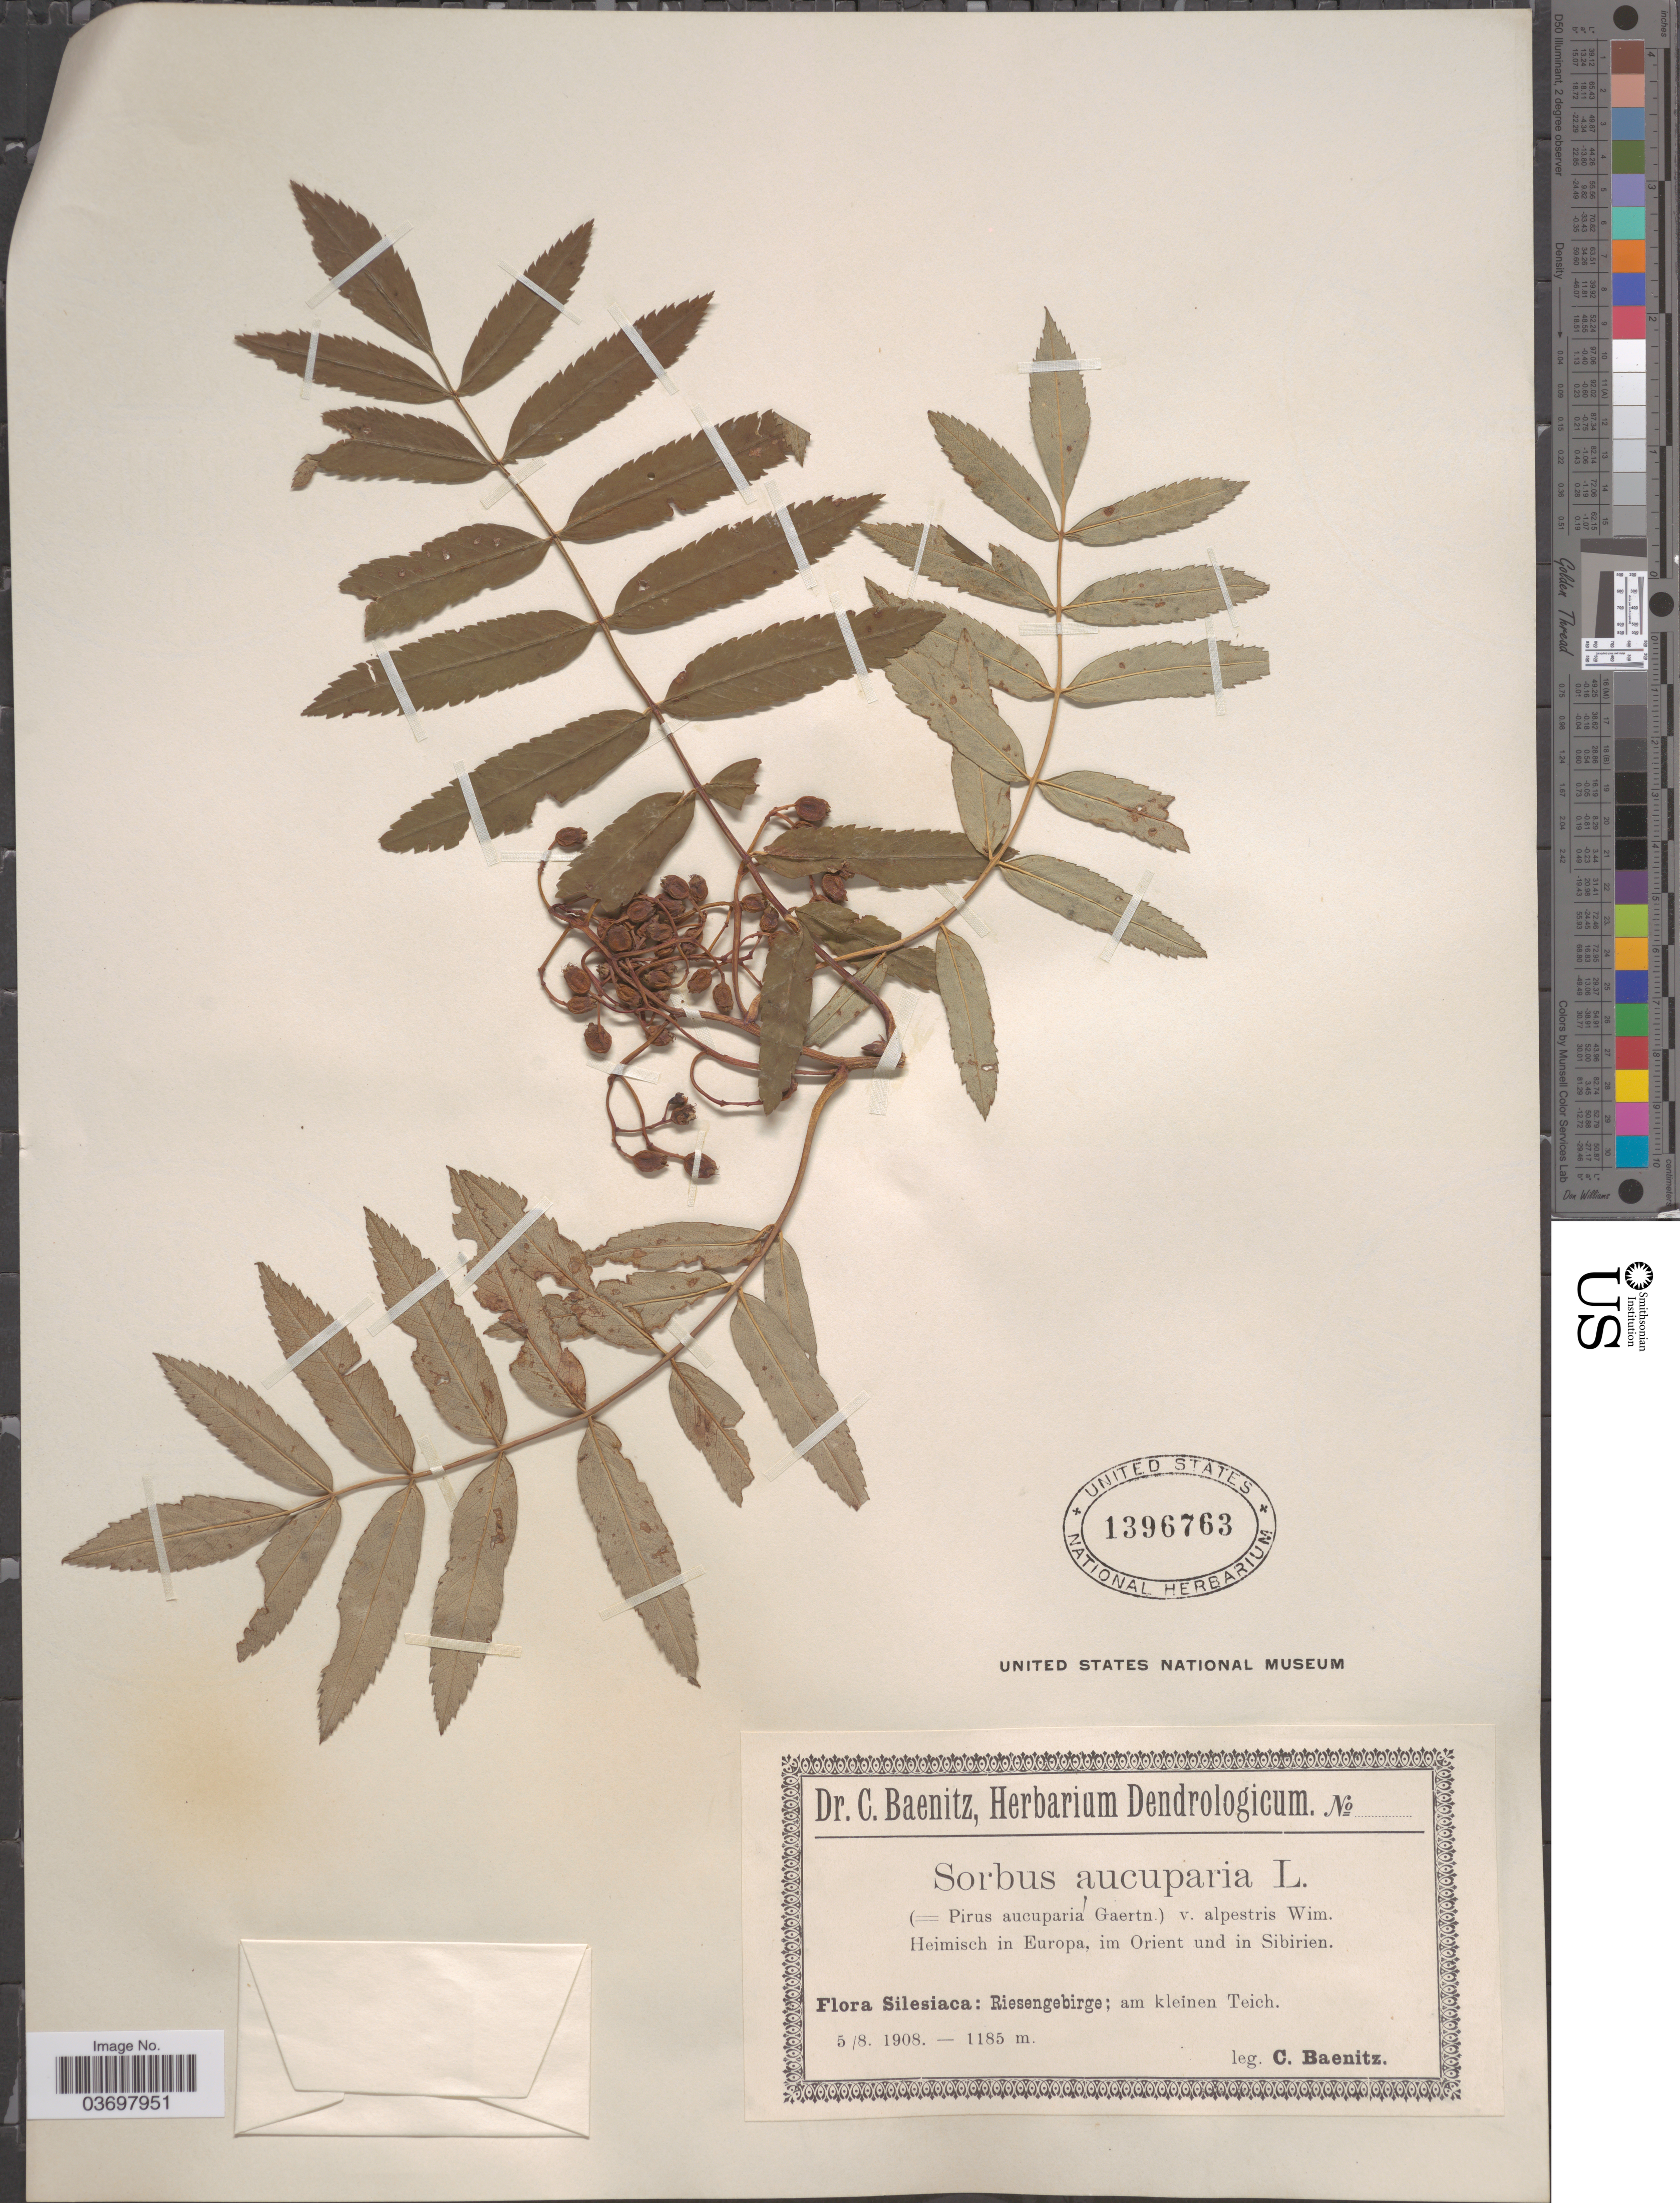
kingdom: Plantae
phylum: Tracheophyta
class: Magnoliopsida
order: Rosales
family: Rosaceae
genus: Sorbus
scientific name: Sorbus aucuparia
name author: L.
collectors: C. G. Baenitz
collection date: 1908-08-05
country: Poland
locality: Silesiaca: Riesengebirge; am kleinen Teich.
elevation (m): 1185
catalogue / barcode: US 1396763